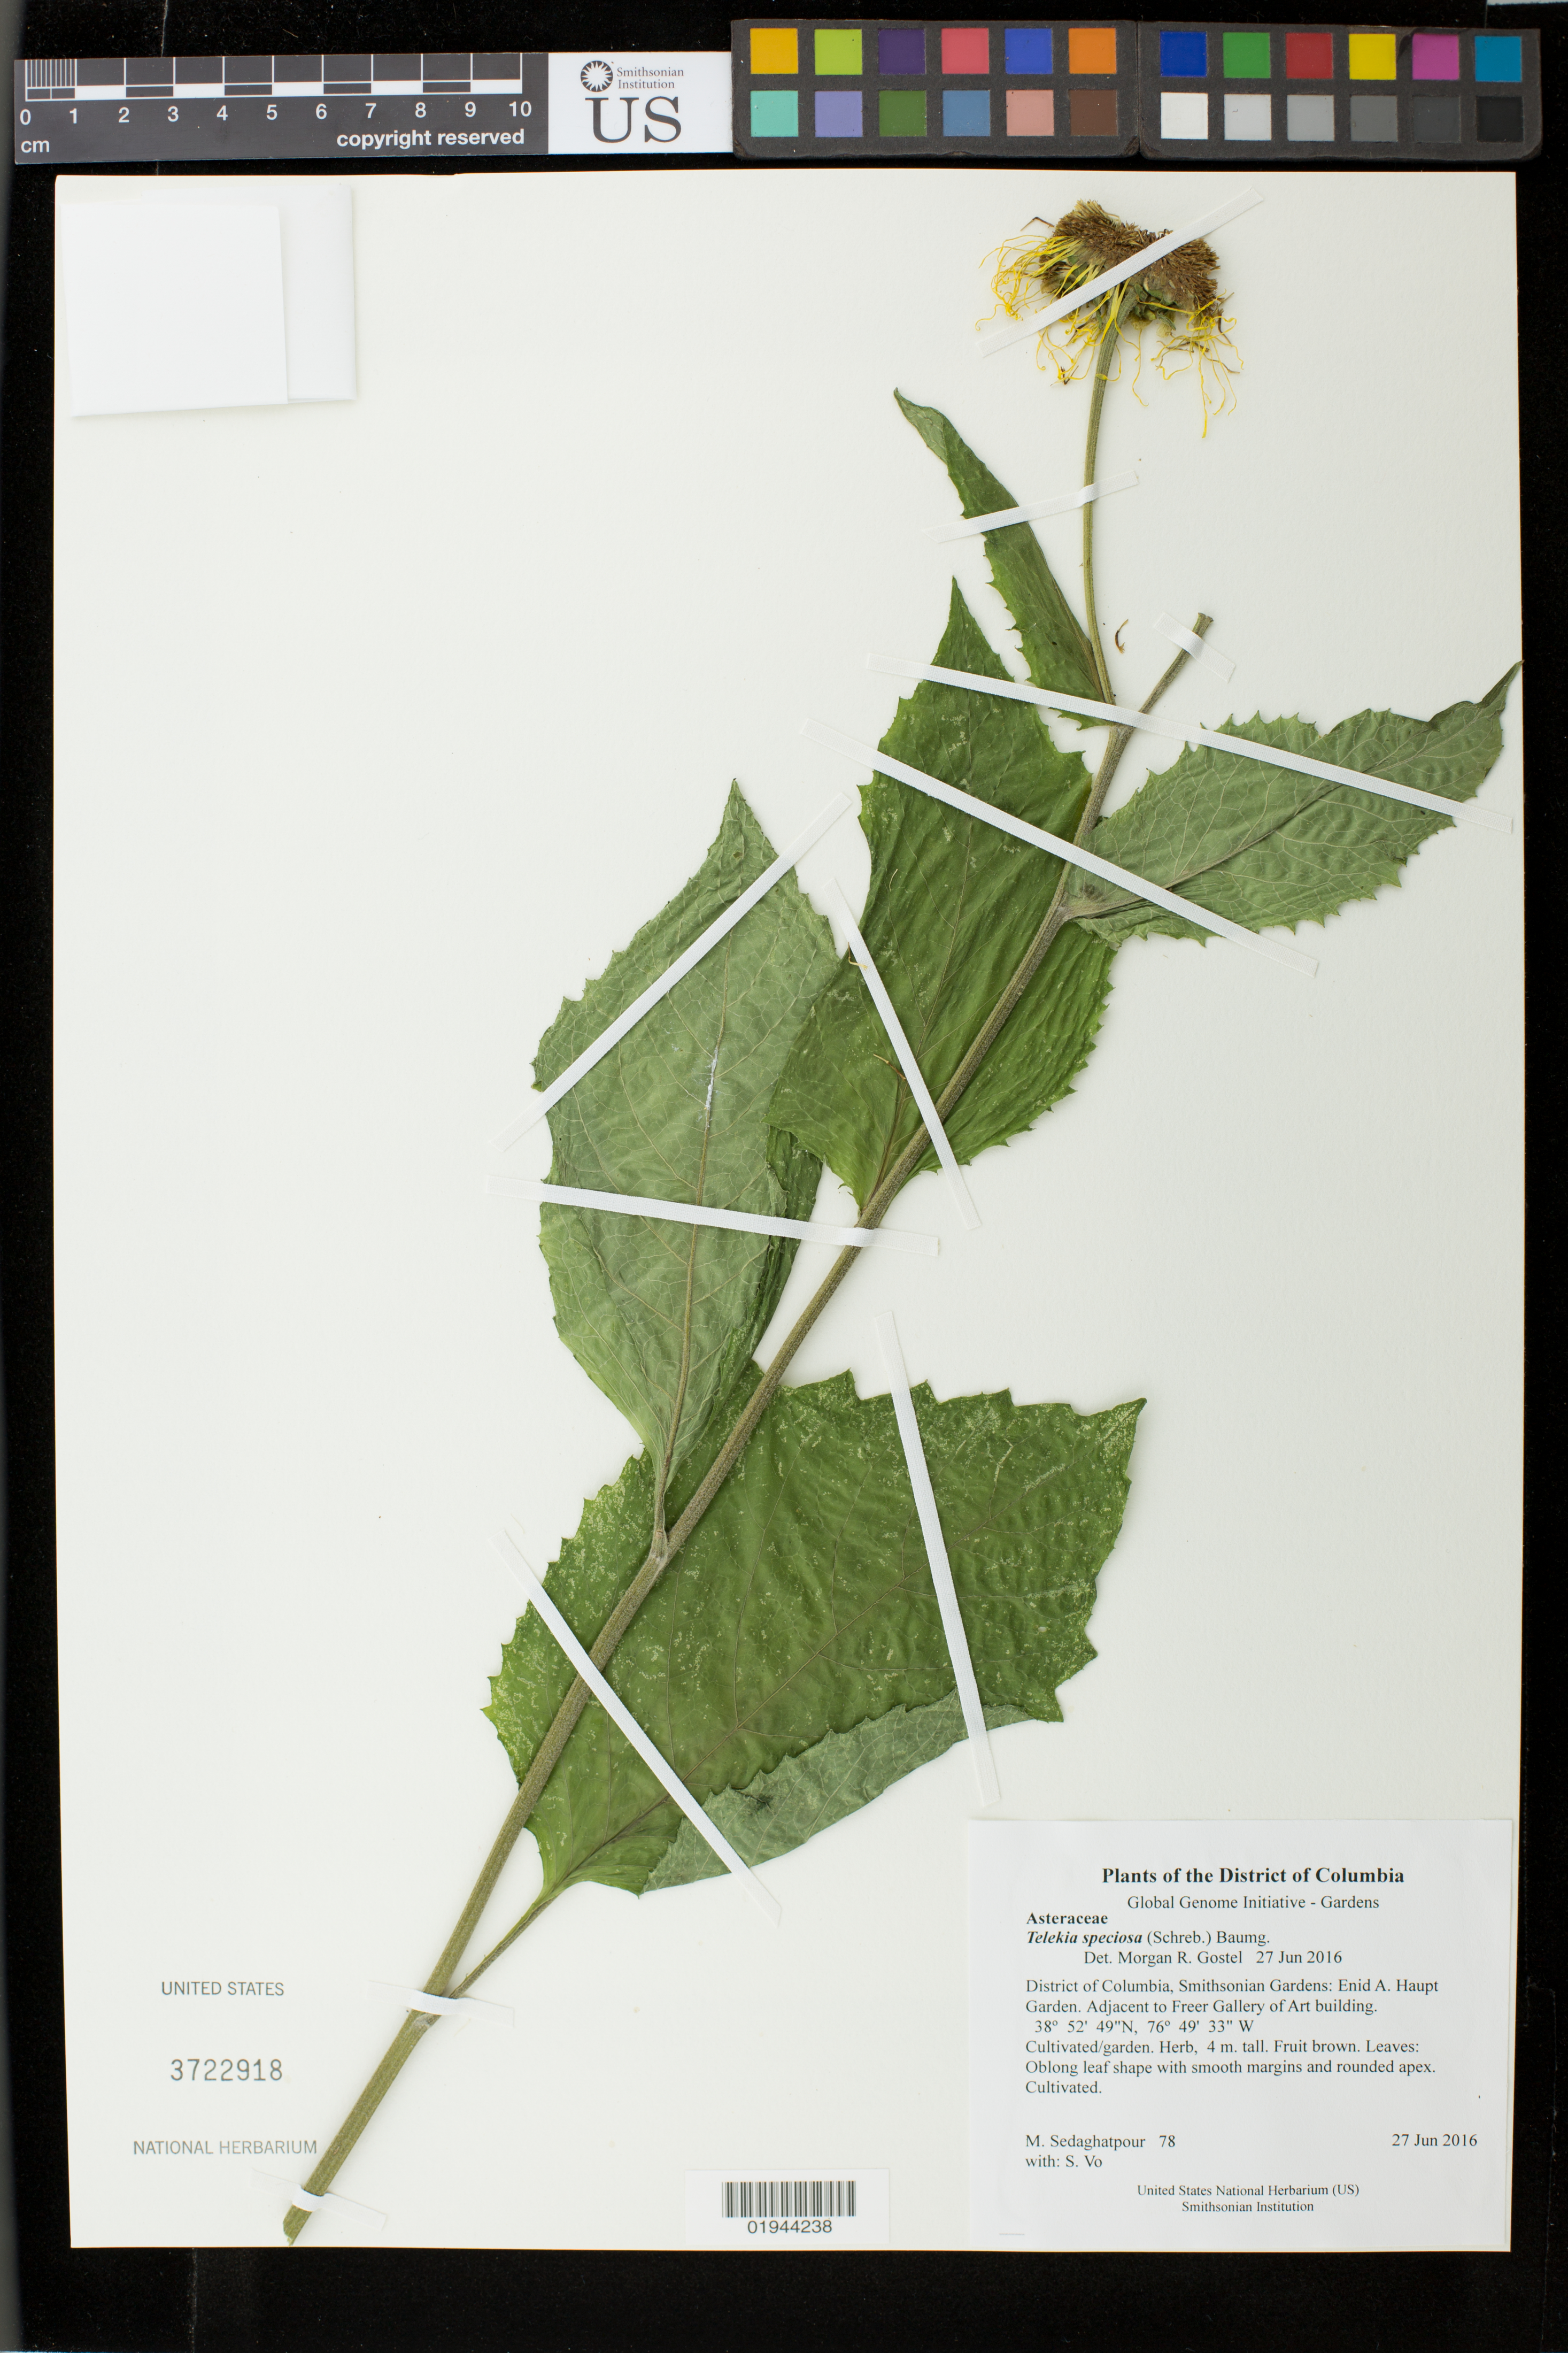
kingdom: Plantae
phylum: Tracheophyta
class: Magnoliopsida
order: Asterales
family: Asteraceae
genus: Telekia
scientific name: Telekia speciosa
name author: (Schreb.) Baumg.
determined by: Gostel, Morgan R., (BRIT), Botanical Research Institute of Texas (UNITED STATES)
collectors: M. Sedaghatpour & S. Vo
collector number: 78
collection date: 2016-06-27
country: United States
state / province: District of Columbia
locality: Smithsonian Gardens: Enid A. Haupt Garden. Adjacent to Freer Gallery of Art building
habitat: Cultivated/garden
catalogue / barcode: US 3722918